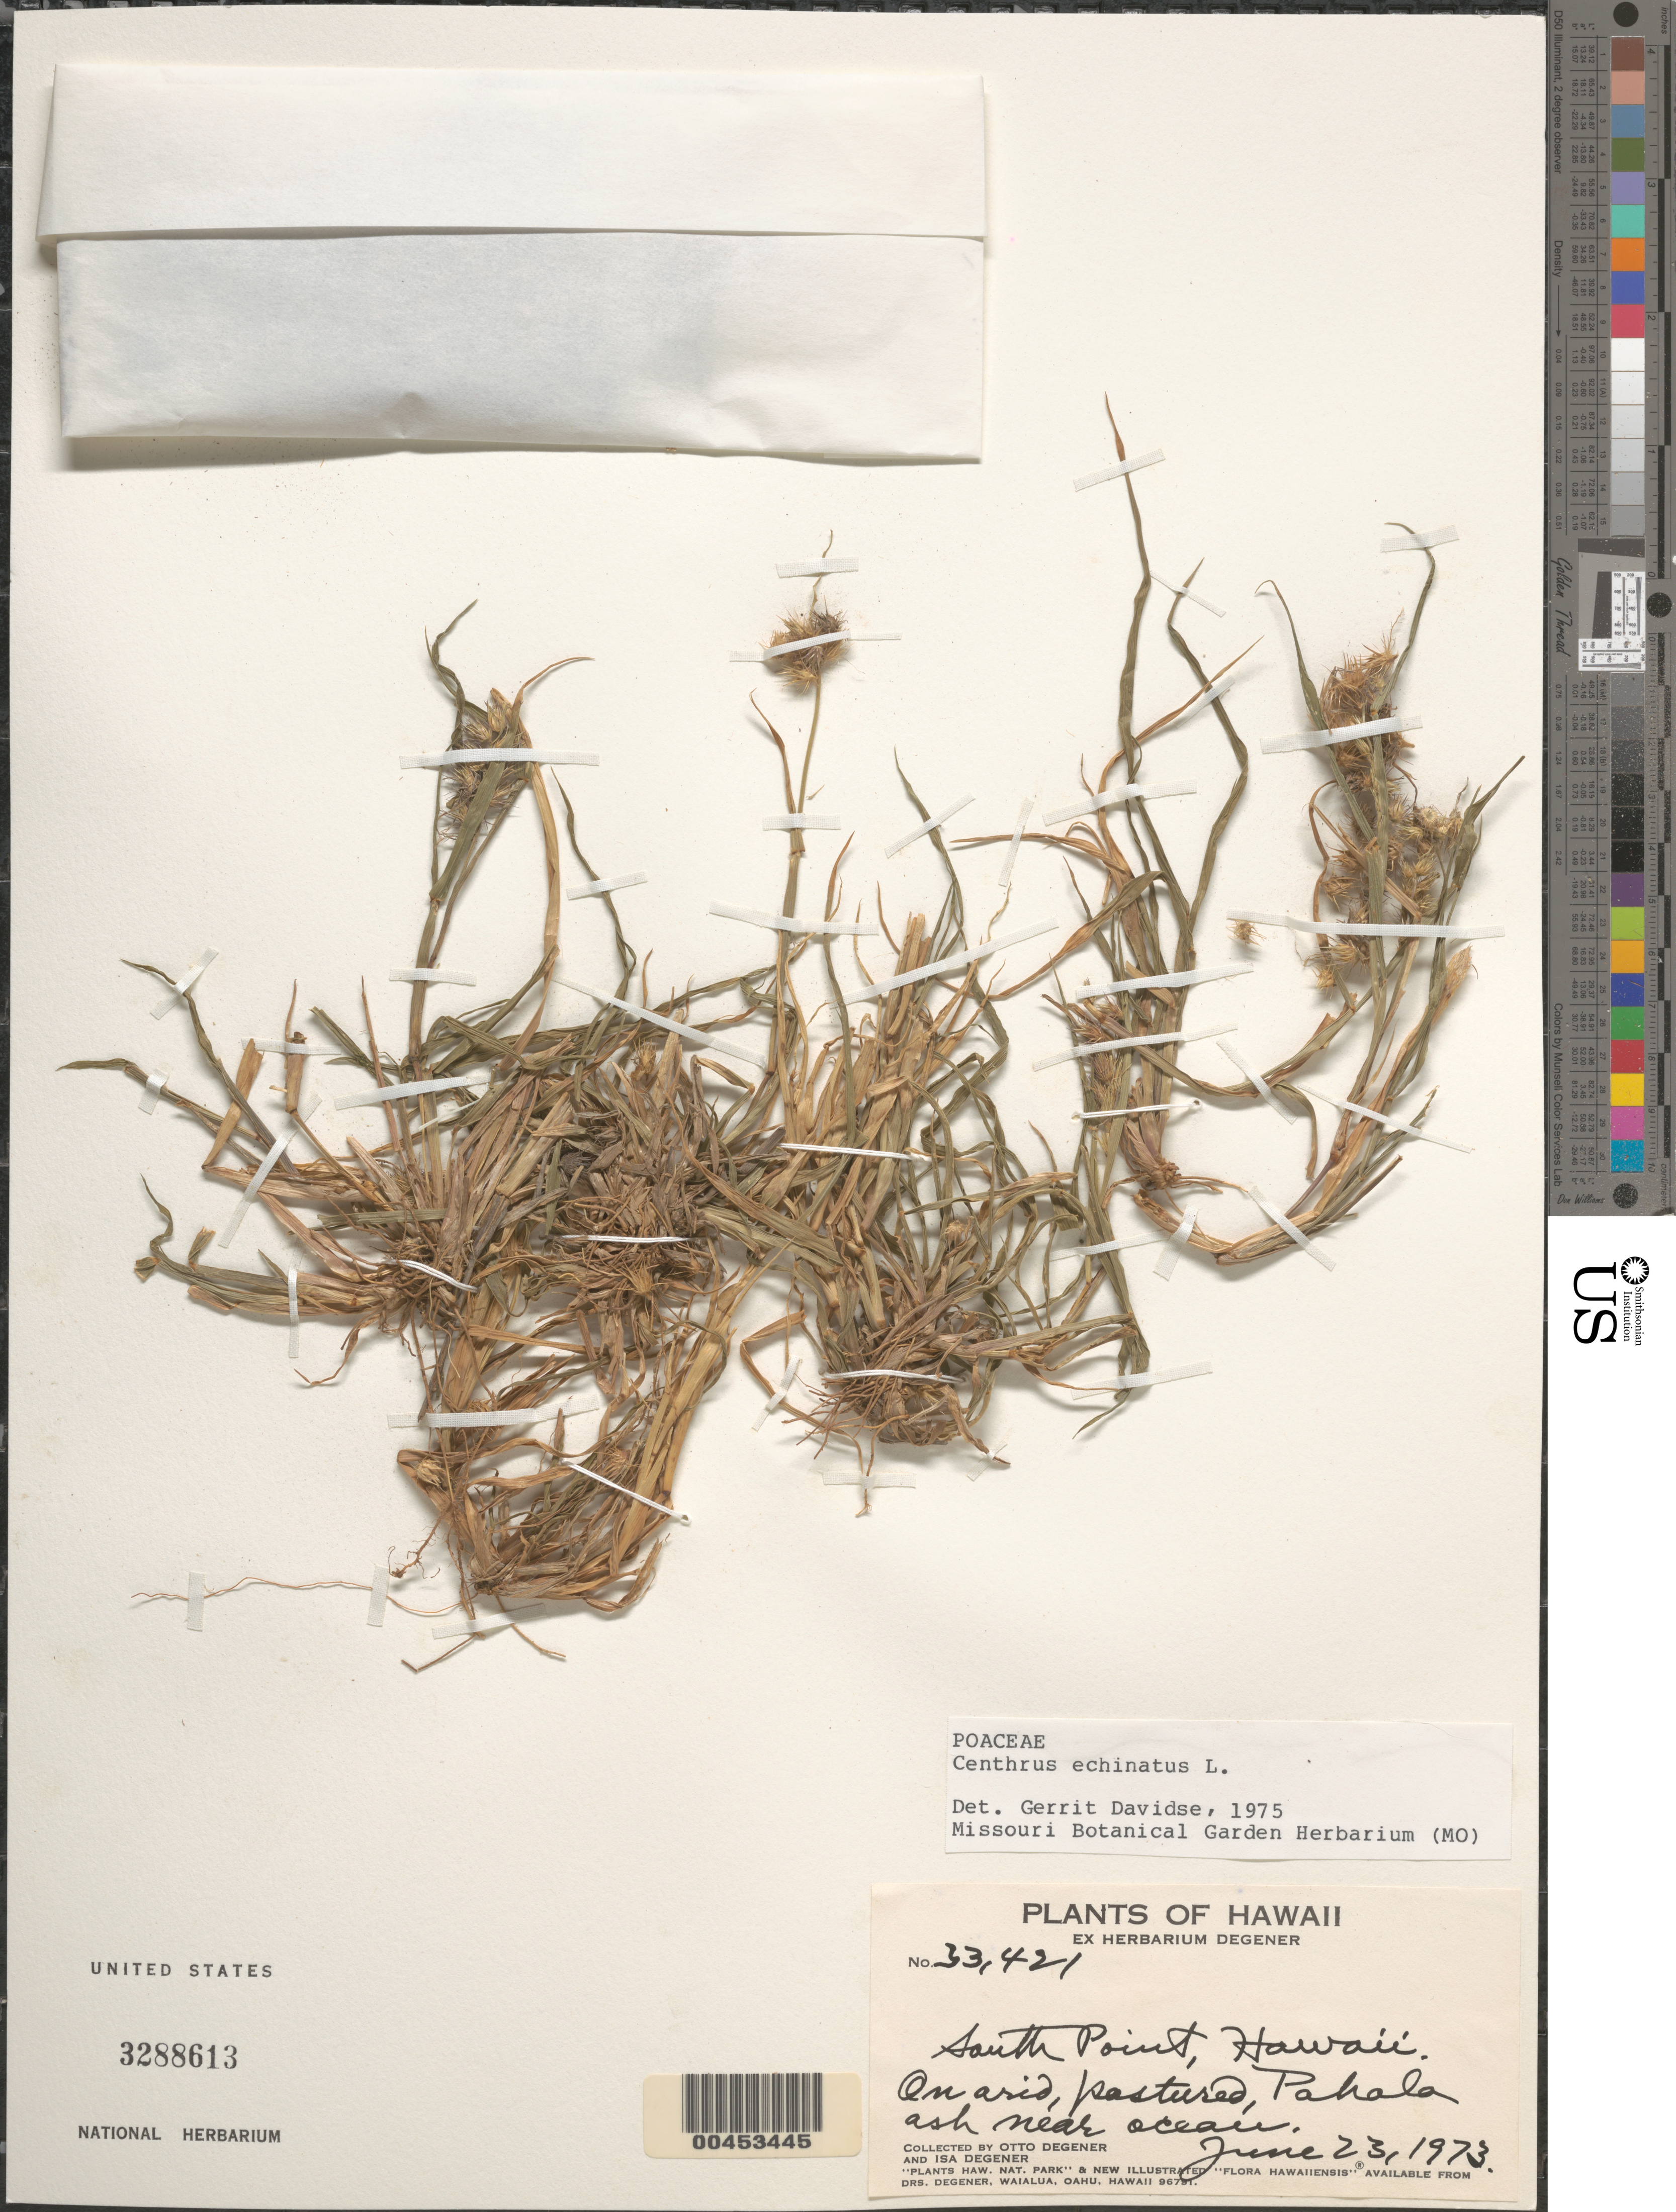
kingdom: Plantae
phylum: Tracheophyta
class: Liliopsida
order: Poales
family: Poaceae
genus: Cenchrus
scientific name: Cenchrus echinatus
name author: L.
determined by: Davidse, Gerrit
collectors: O. Degener & I. Degener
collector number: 33421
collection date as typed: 23 Jun 1973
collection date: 1973-06-23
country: United States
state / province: Hawaii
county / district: Hawaii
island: Hawaii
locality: S Point, Pahala ash near ocean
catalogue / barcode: US 3288613